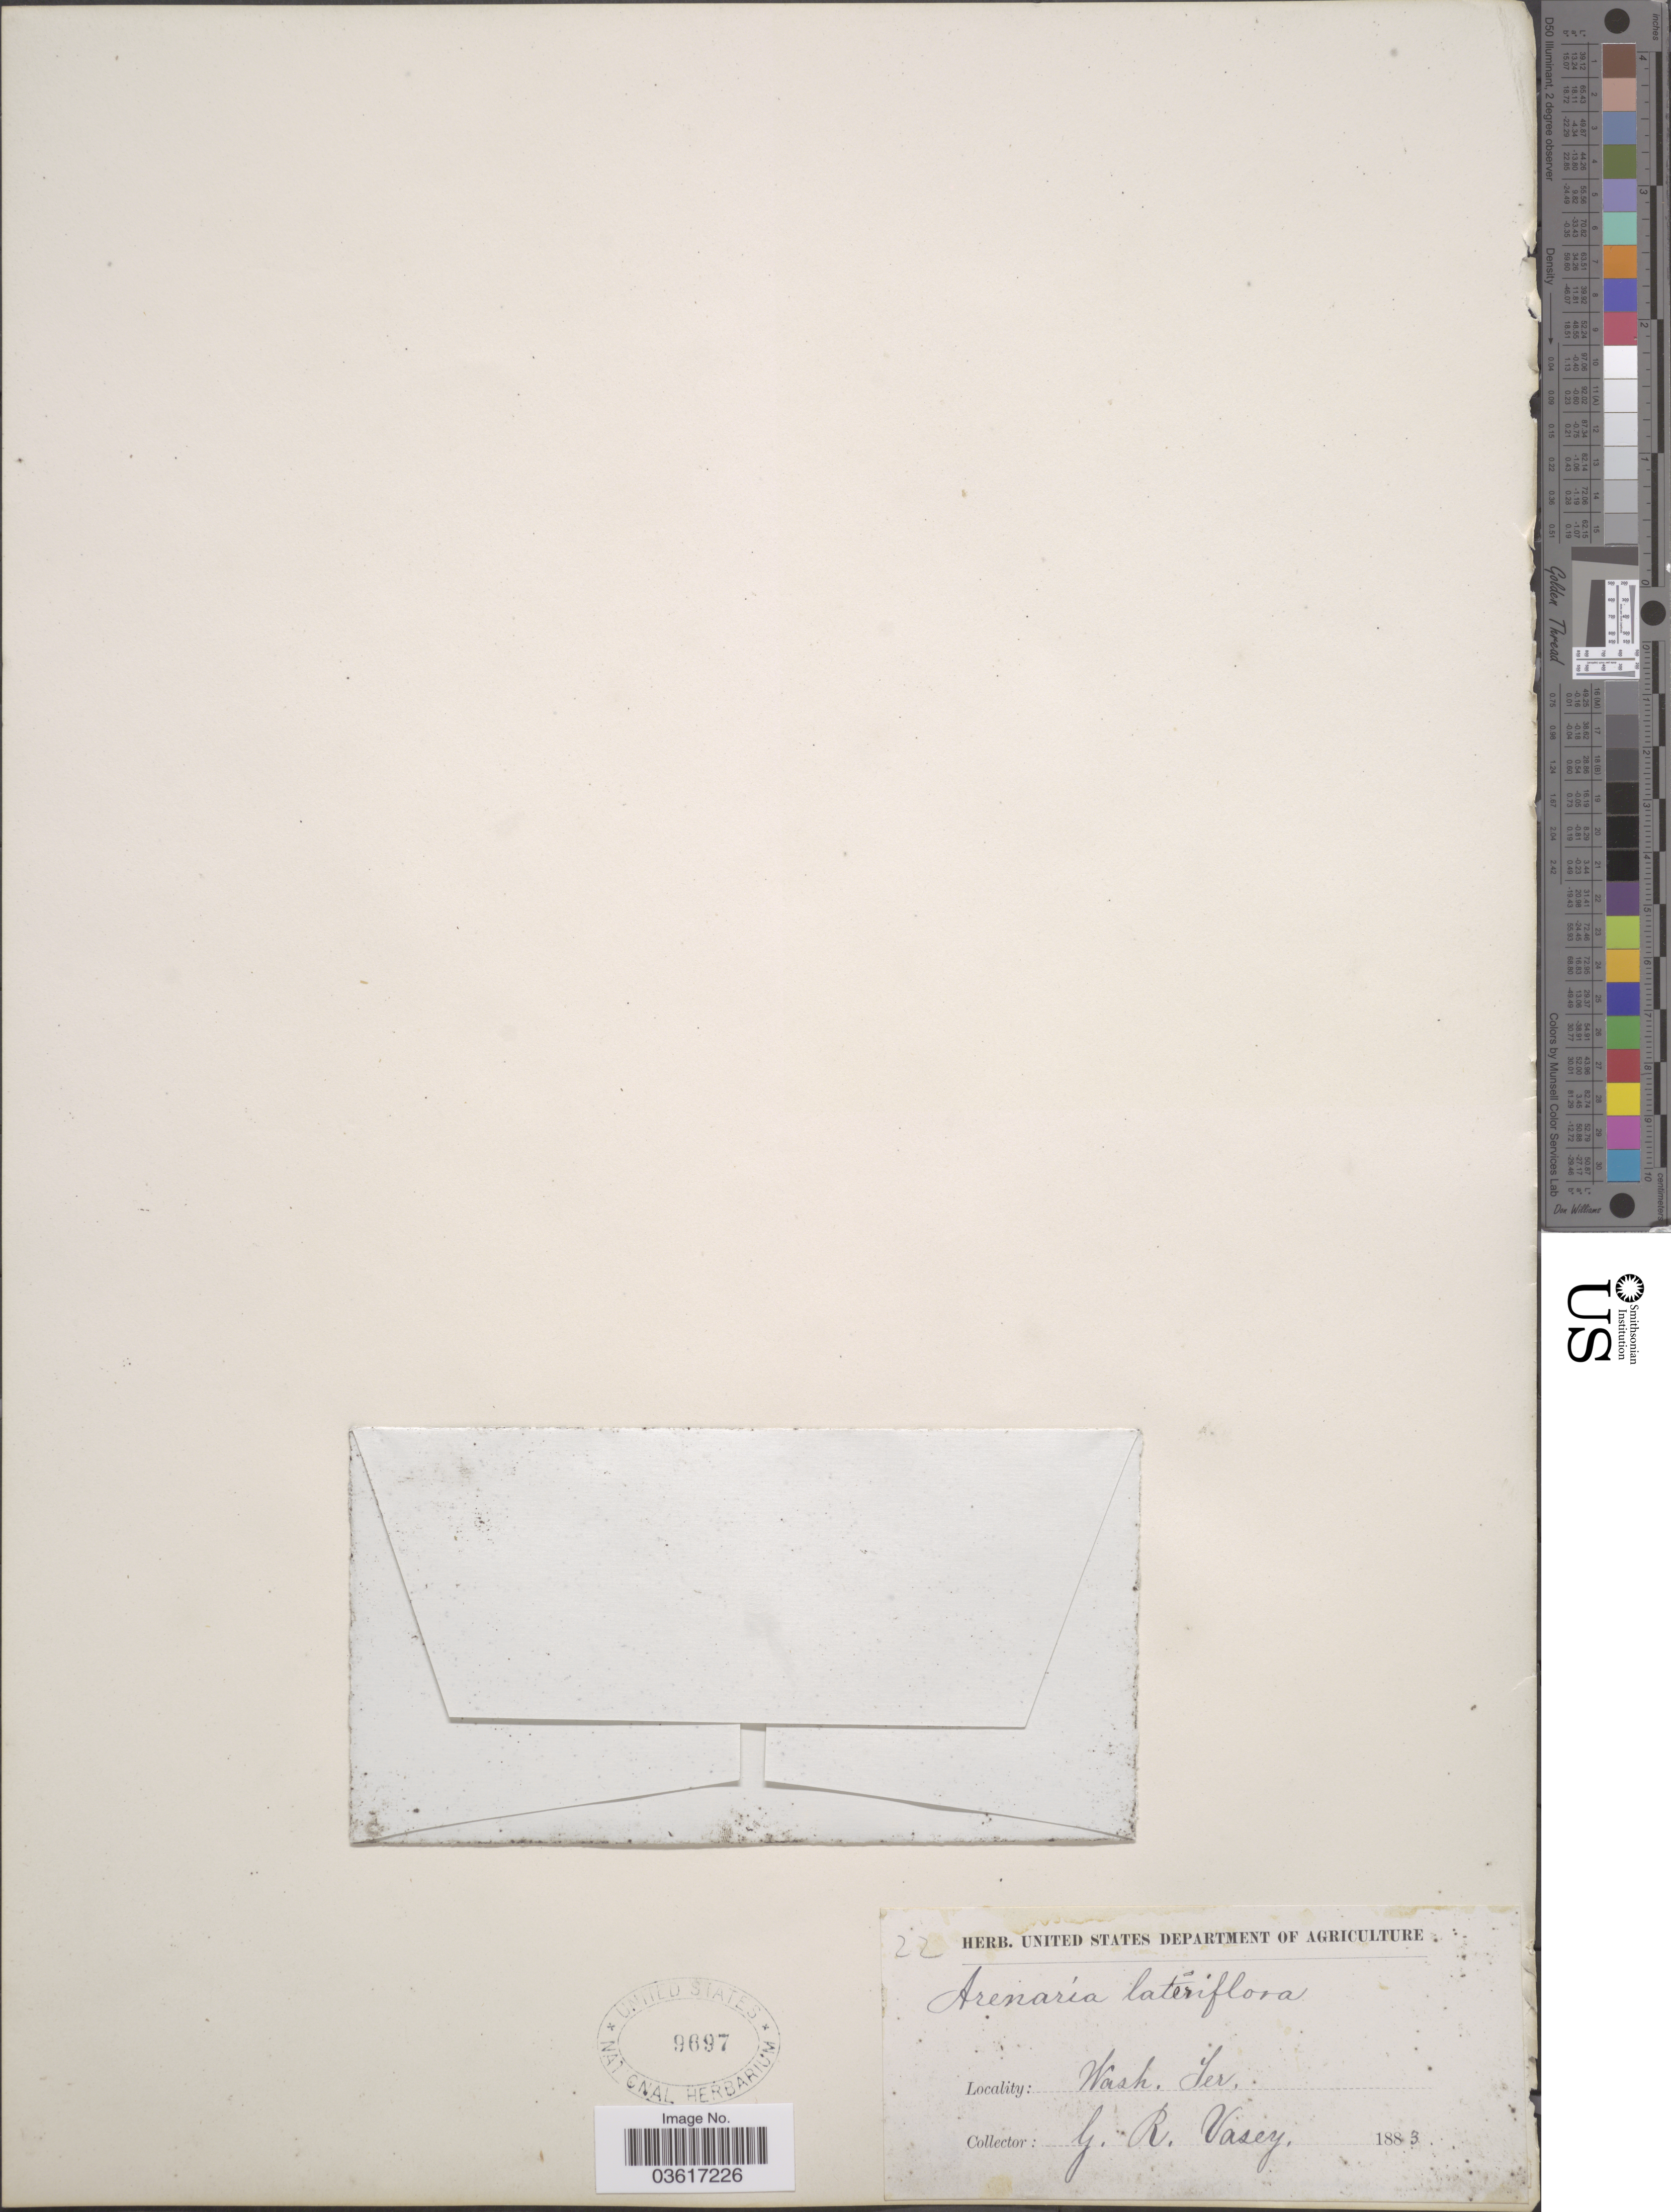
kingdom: Plantae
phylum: Tracheophyta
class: Magnoliopsida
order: Caryophyllales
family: Caryophyllaceae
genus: Moehringia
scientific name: Moehringia lateriflora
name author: (L.) Fenzl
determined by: Strong, Mark T., (BOT), Smithsonian Institution - National Museum of Natural History (UNITED STATES)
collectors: G. R. Vasey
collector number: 22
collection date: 1883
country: United States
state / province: Washington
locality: Wash. Ter.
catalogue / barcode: US 9697